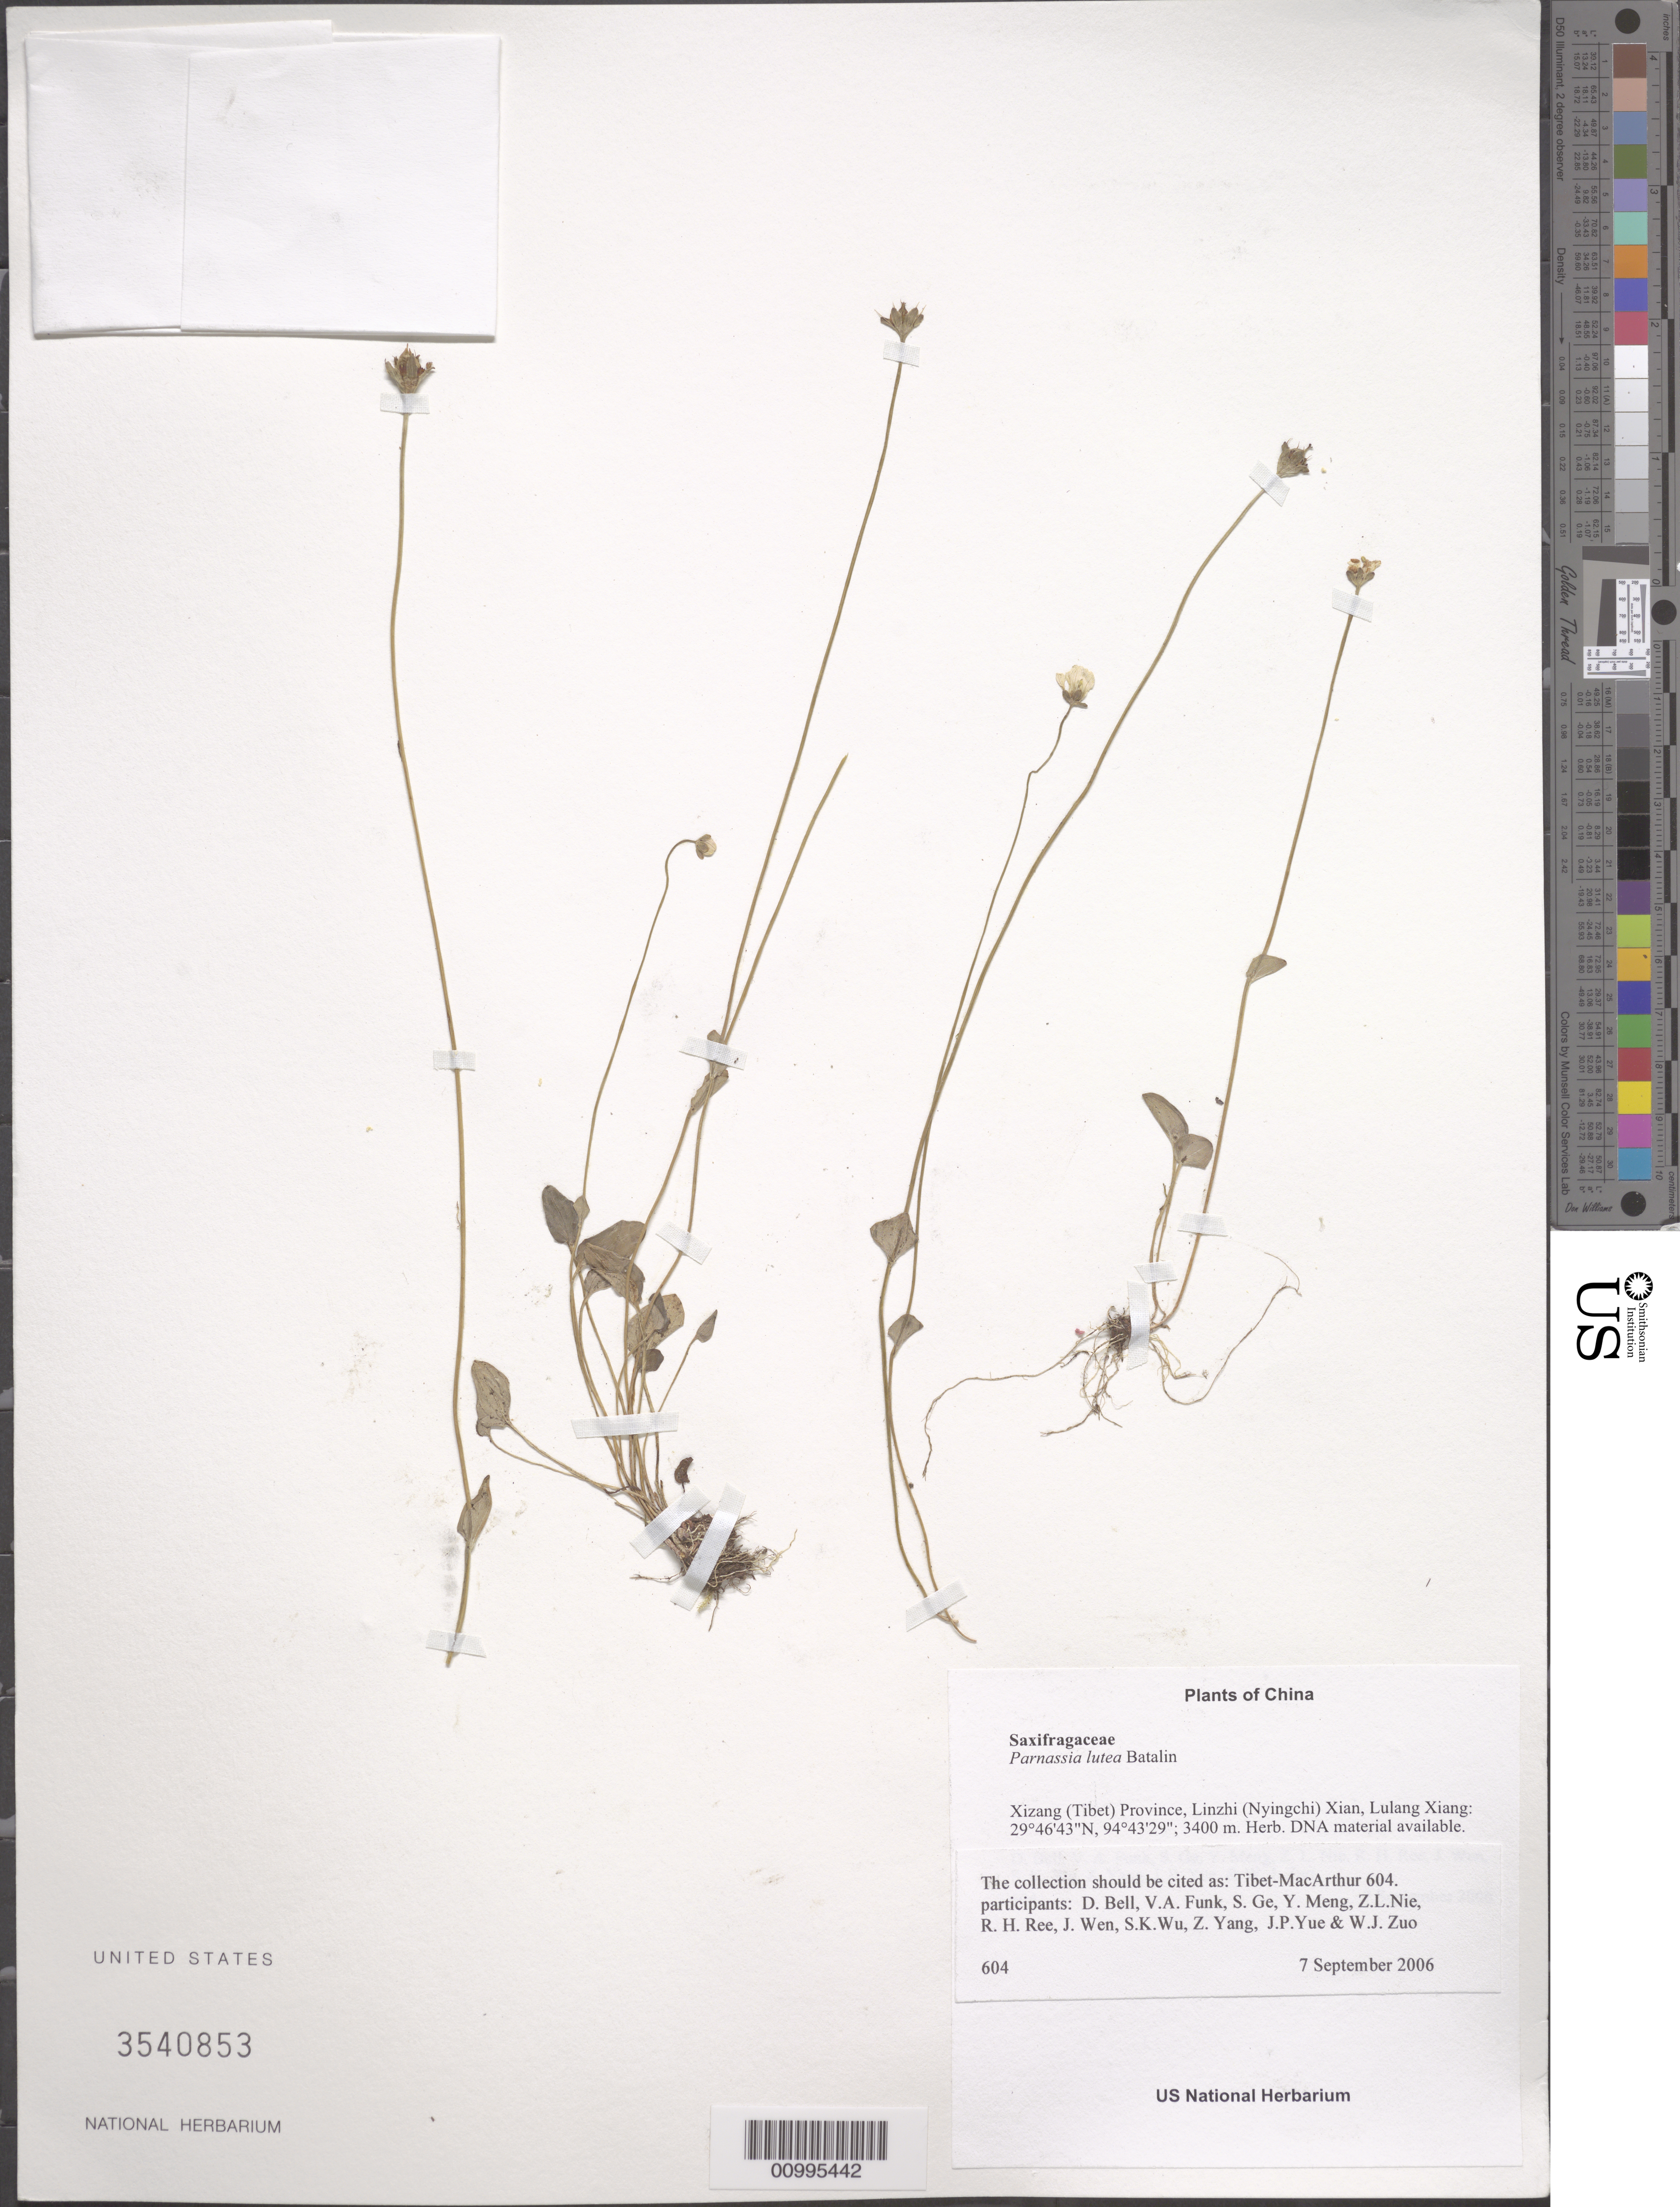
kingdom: Plantae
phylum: Tracheophyta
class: Magnoliopsida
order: Celastrales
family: Parnassiaceae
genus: Parnassia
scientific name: Parnassia lutea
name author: Batalin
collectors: Tibet-MacArthur, D. A. Bell, V. Funk, S. Ge, Y. Meng, Z. Nie, R. Ree, J. Wen, S. K. Wu, Z. Yang, J. Yue & W. Zuo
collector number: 604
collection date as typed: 07 Sep 2006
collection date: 2006-09-07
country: China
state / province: Xizang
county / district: Linzhi (Nyingchi) Xian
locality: Lulang Xiang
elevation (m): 3400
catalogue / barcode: US 3540853